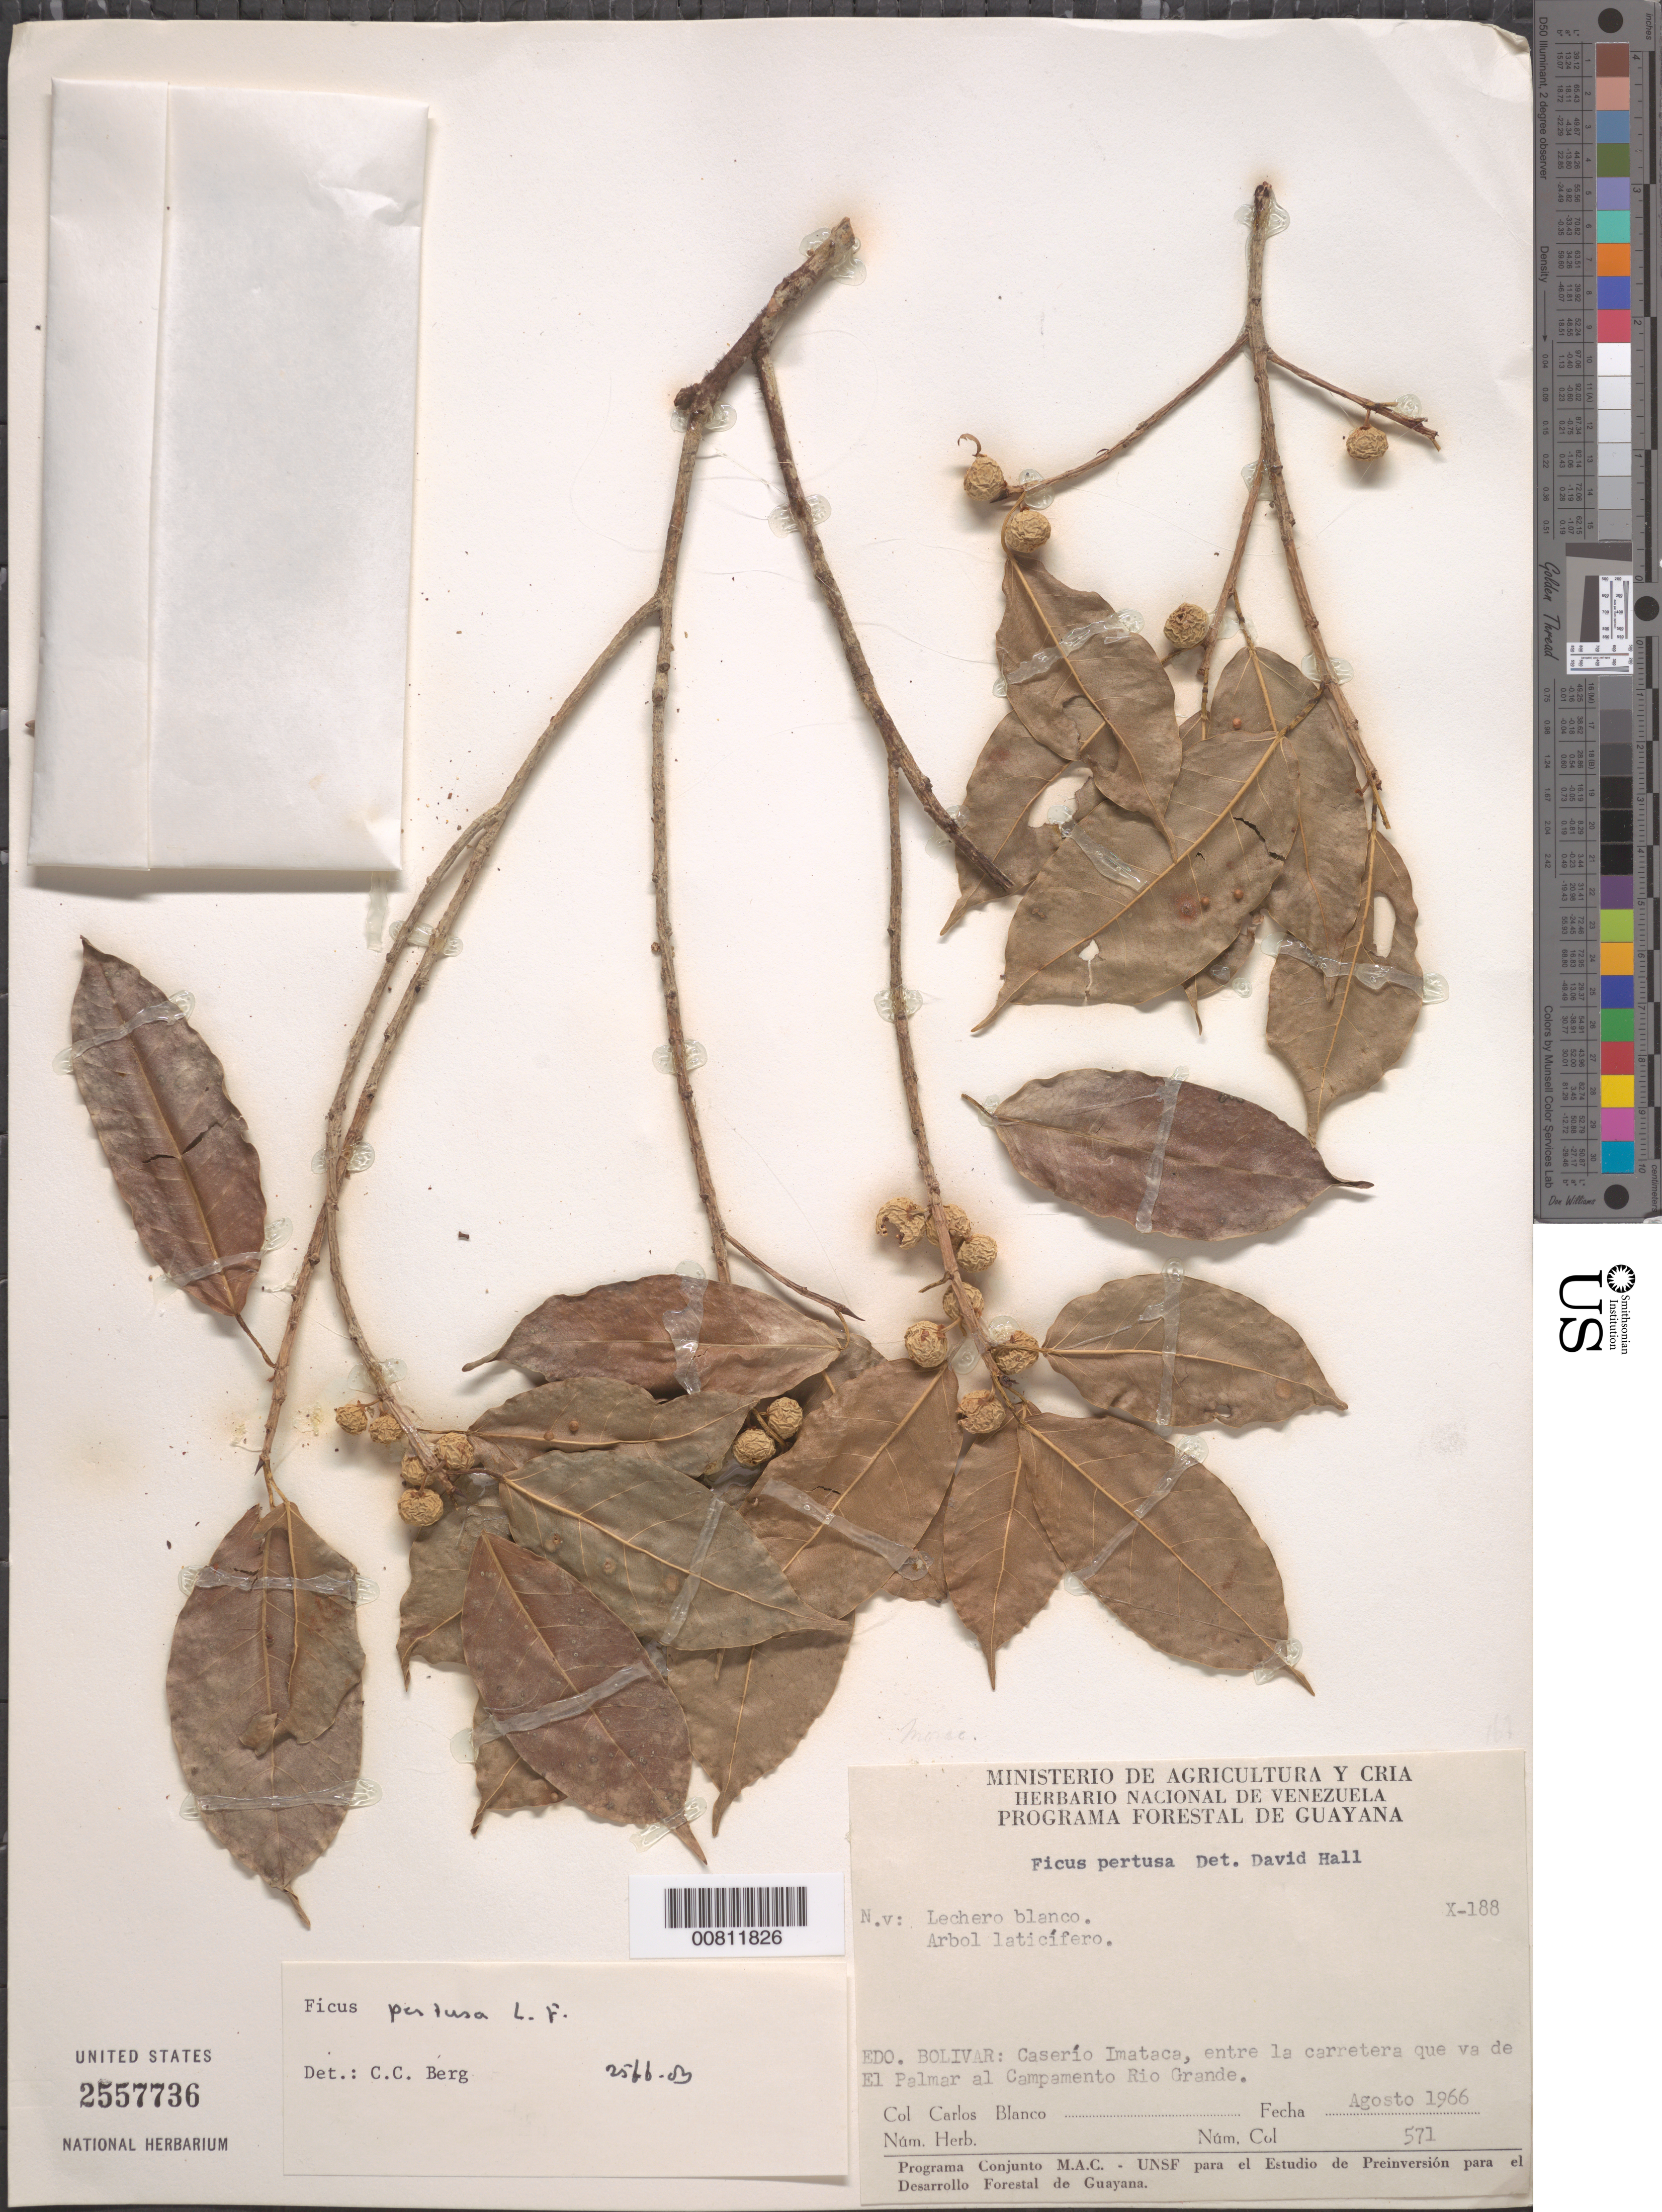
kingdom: Plantae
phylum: Tracheophyta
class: Magnoliopsida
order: Rosales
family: Moraceae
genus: Ficus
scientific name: Ficus pertusa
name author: L. f.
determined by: Berg, C. C.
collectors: C. A. Blanco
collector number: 571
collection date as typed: Aug-66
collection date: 1966-08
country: Venezuela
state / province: Delta Amacuro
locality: Caserío Imataca, carretera que va de El Palmar al Campamento Rio Grande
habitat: Entre la carretera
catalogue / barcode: US 2557736